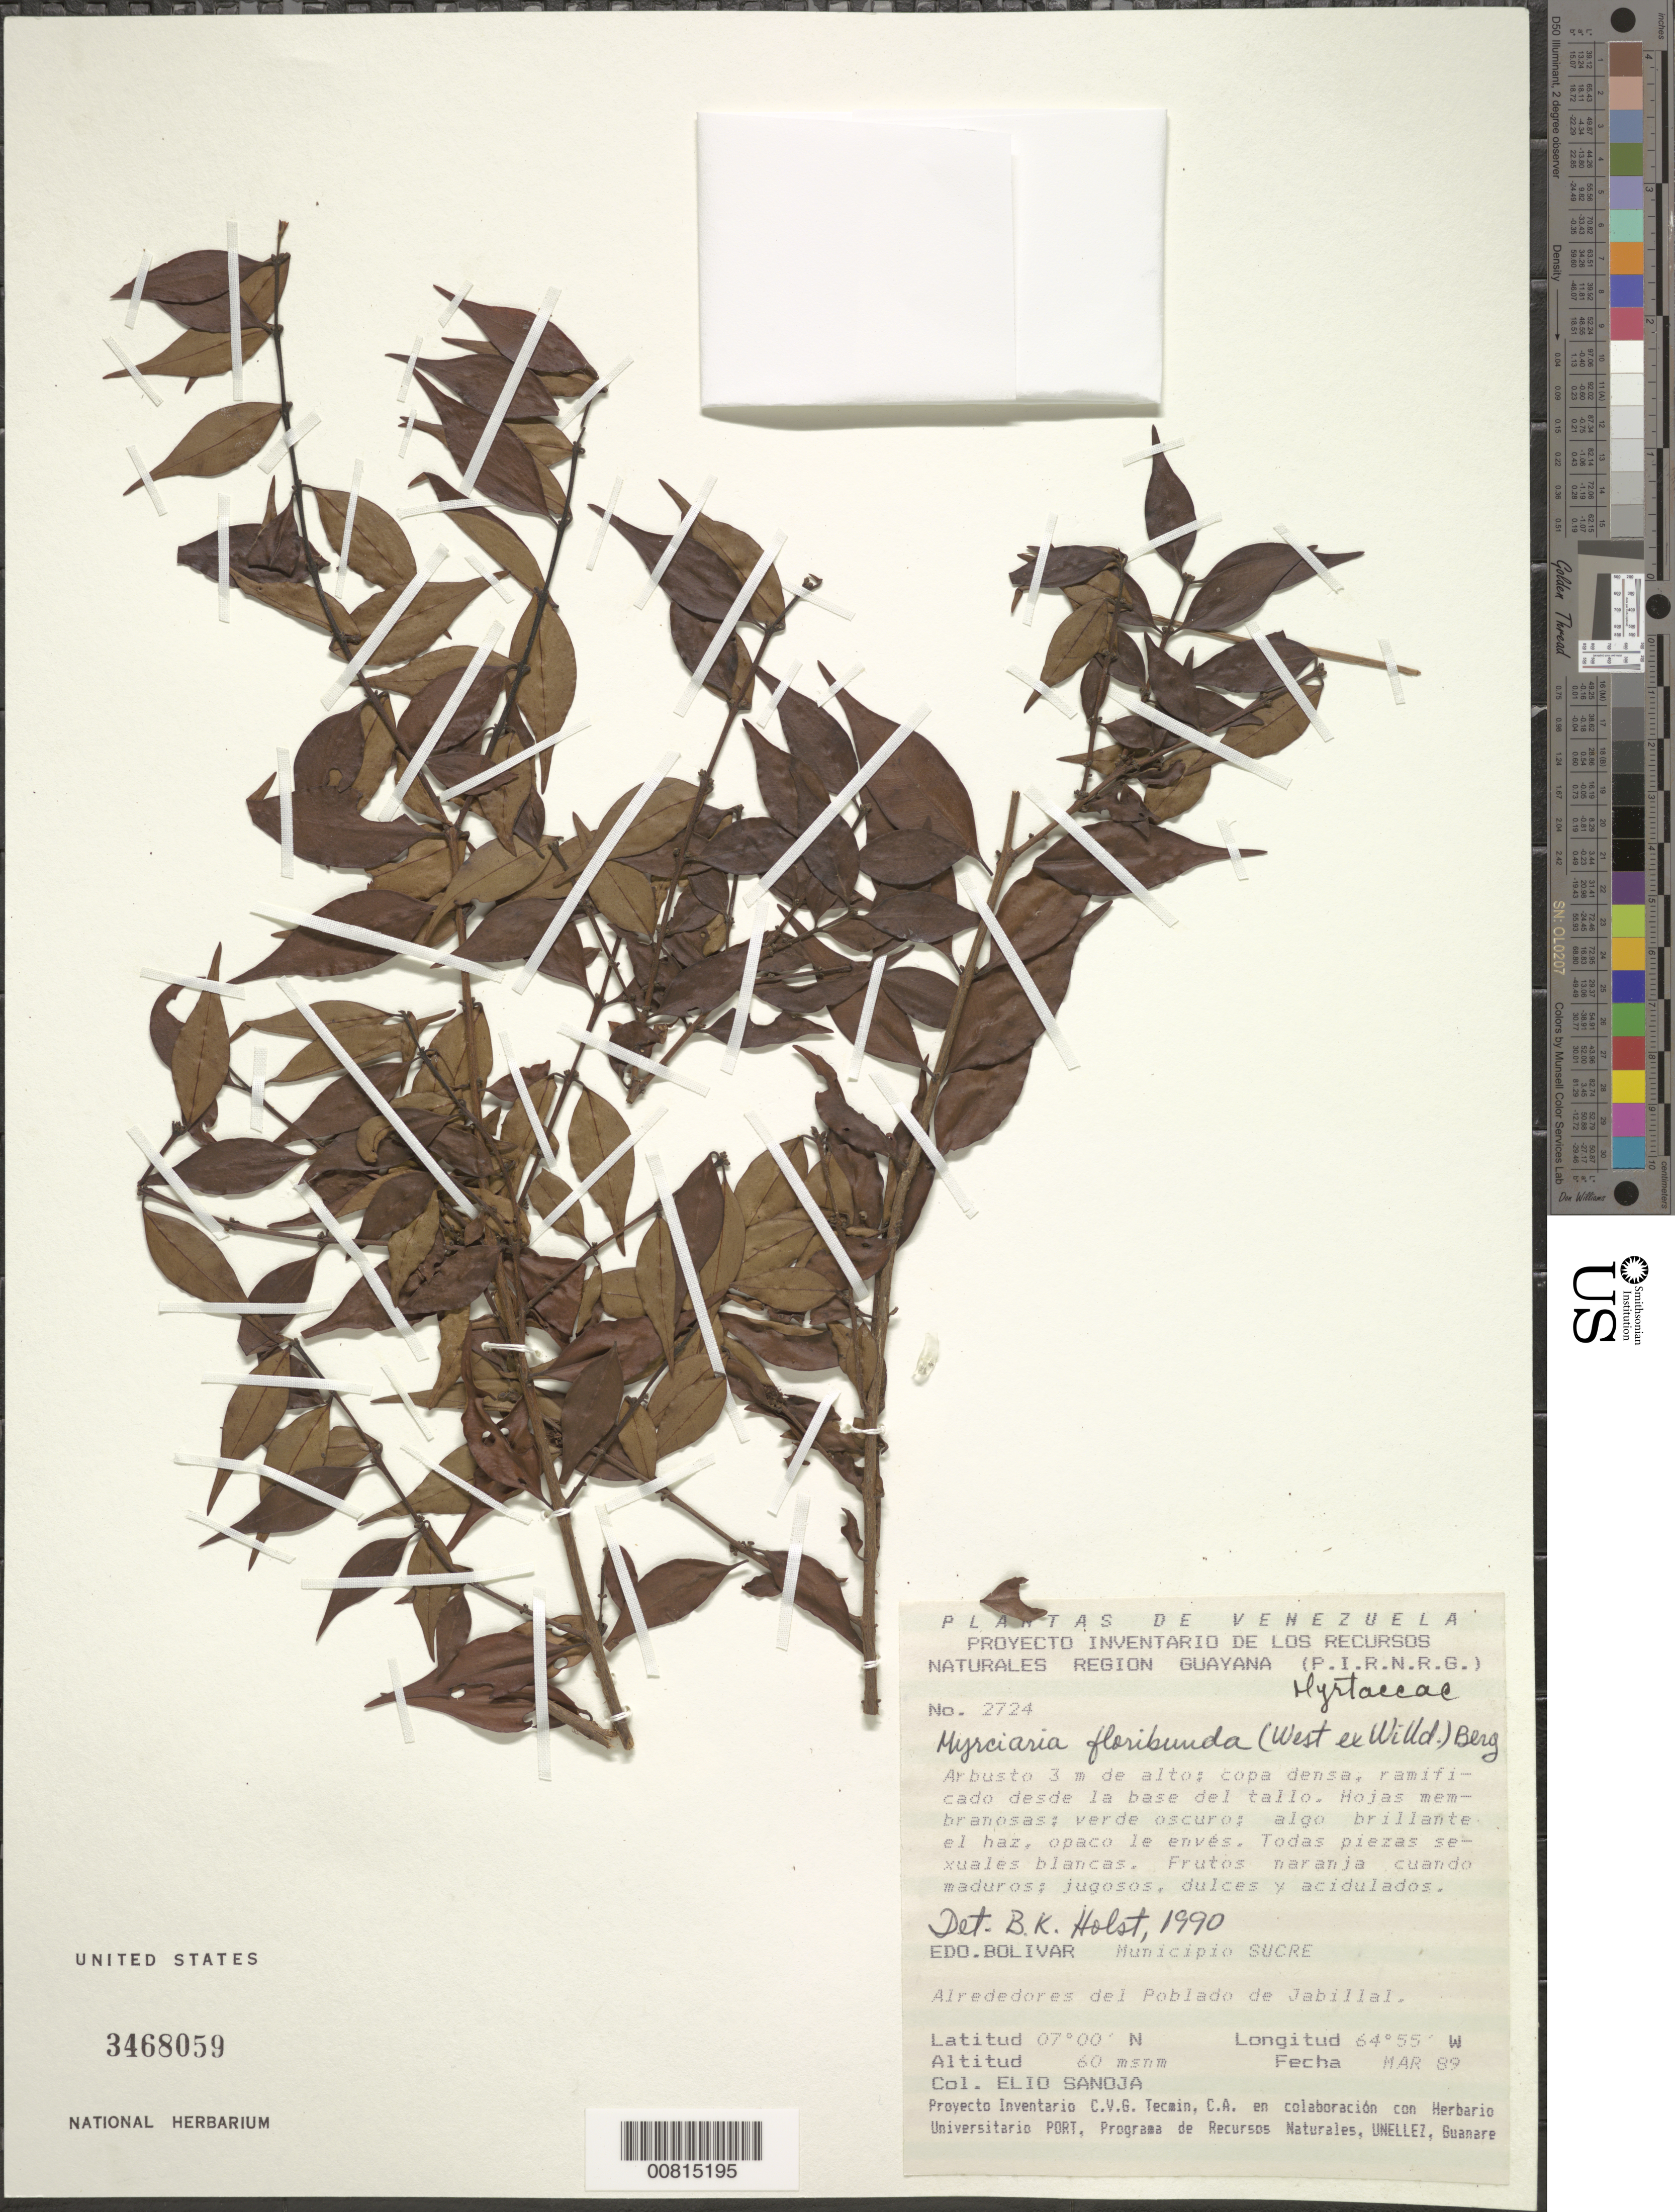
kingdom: Plantae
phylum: Tracheophyta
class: Magnoliopsida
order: Myrtales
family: Myrtaceae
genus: Myrciaria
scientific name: Myrciaria floribunda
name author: (H. West ex Willd.) O. Berg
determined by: Holst, Bruce K.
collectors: E. Sanoja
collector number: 2724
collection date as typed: Mar-89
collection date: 1989-03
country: Venezuela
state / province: Bolívar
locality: Mun. Sucre, alrededores del Poblado de Jabillal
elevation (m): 60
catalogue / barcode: US 3468059